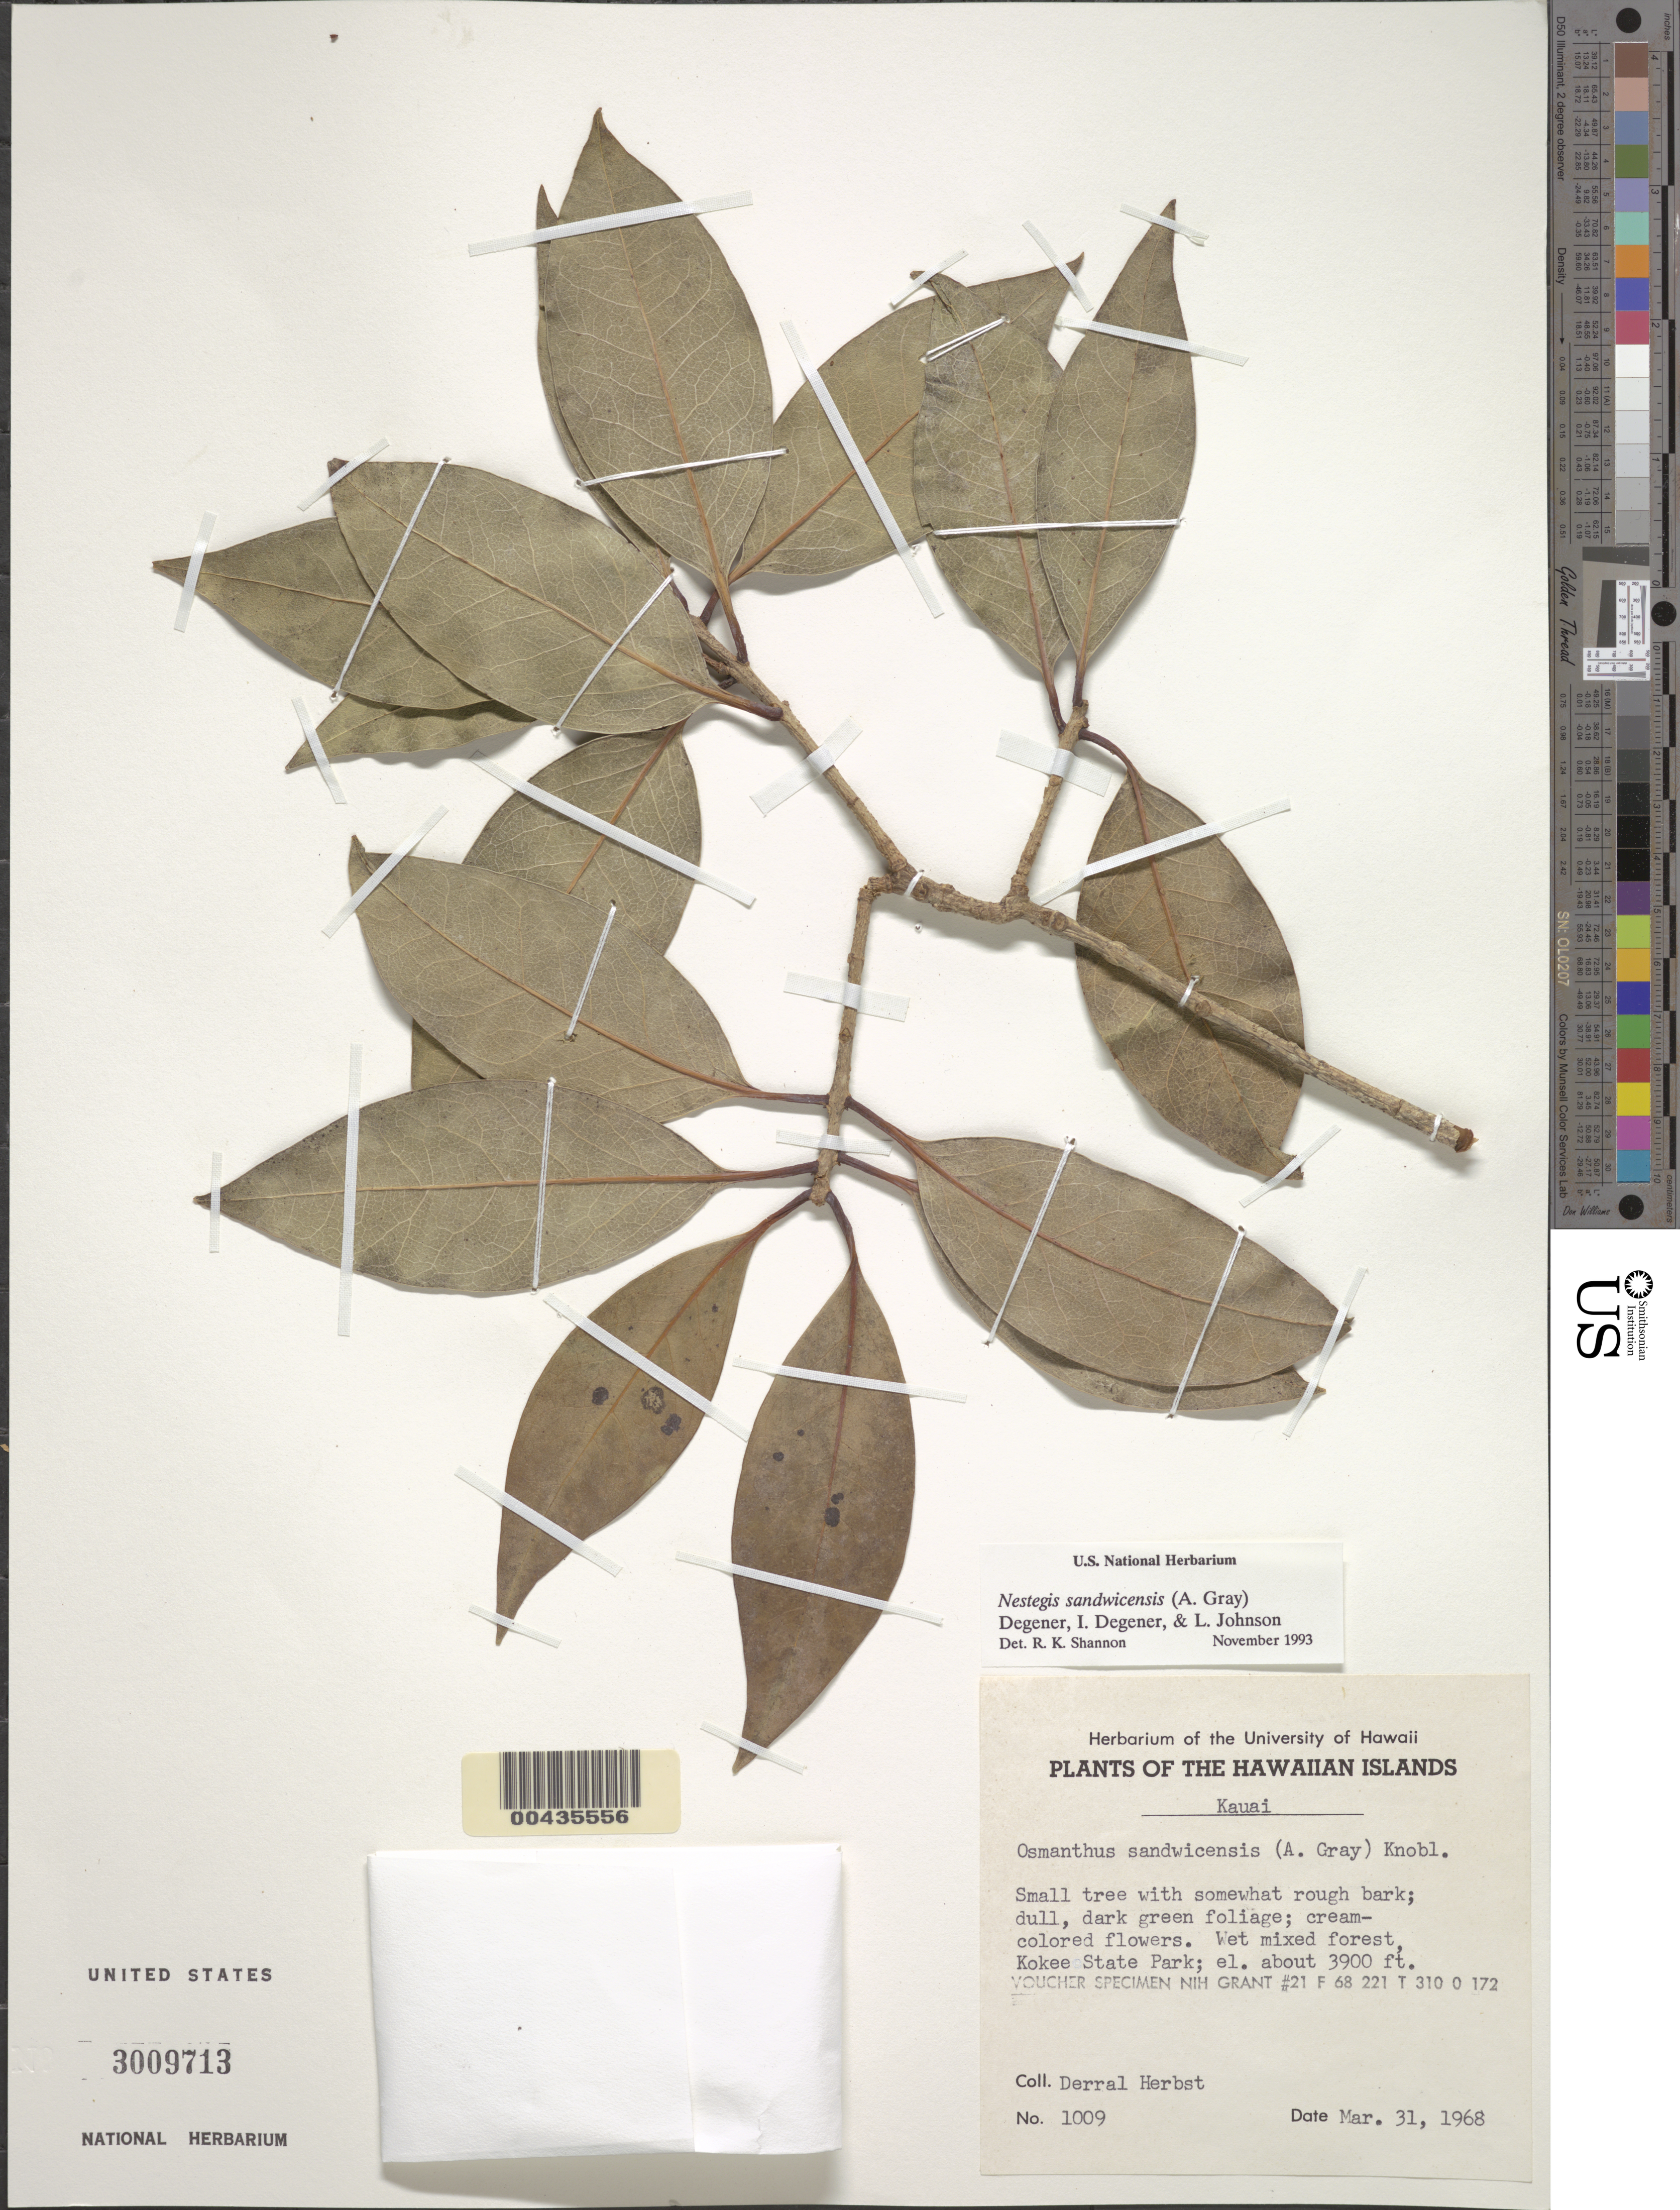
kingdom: Plantae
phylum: Tracheophyta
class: Magnoliopsida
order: Lamiales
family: Oleaceae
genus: Notelaea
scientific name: Notelaea sandwicensis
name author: (A. Gray) Hong-Wa & Besnard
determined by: Wagner, W. L., (BOT), Smithsonian Institution - National Museum of Natural History (UNITED STATES)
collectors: D. R. Herbst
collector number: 1009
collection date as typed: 31 Mar 1968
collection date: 1968-03-31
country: United States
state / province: Hawaii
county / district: Kauai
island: Kaua'i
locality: Kokee State Park, Kauai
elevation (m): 1189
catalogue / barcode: US 3009713